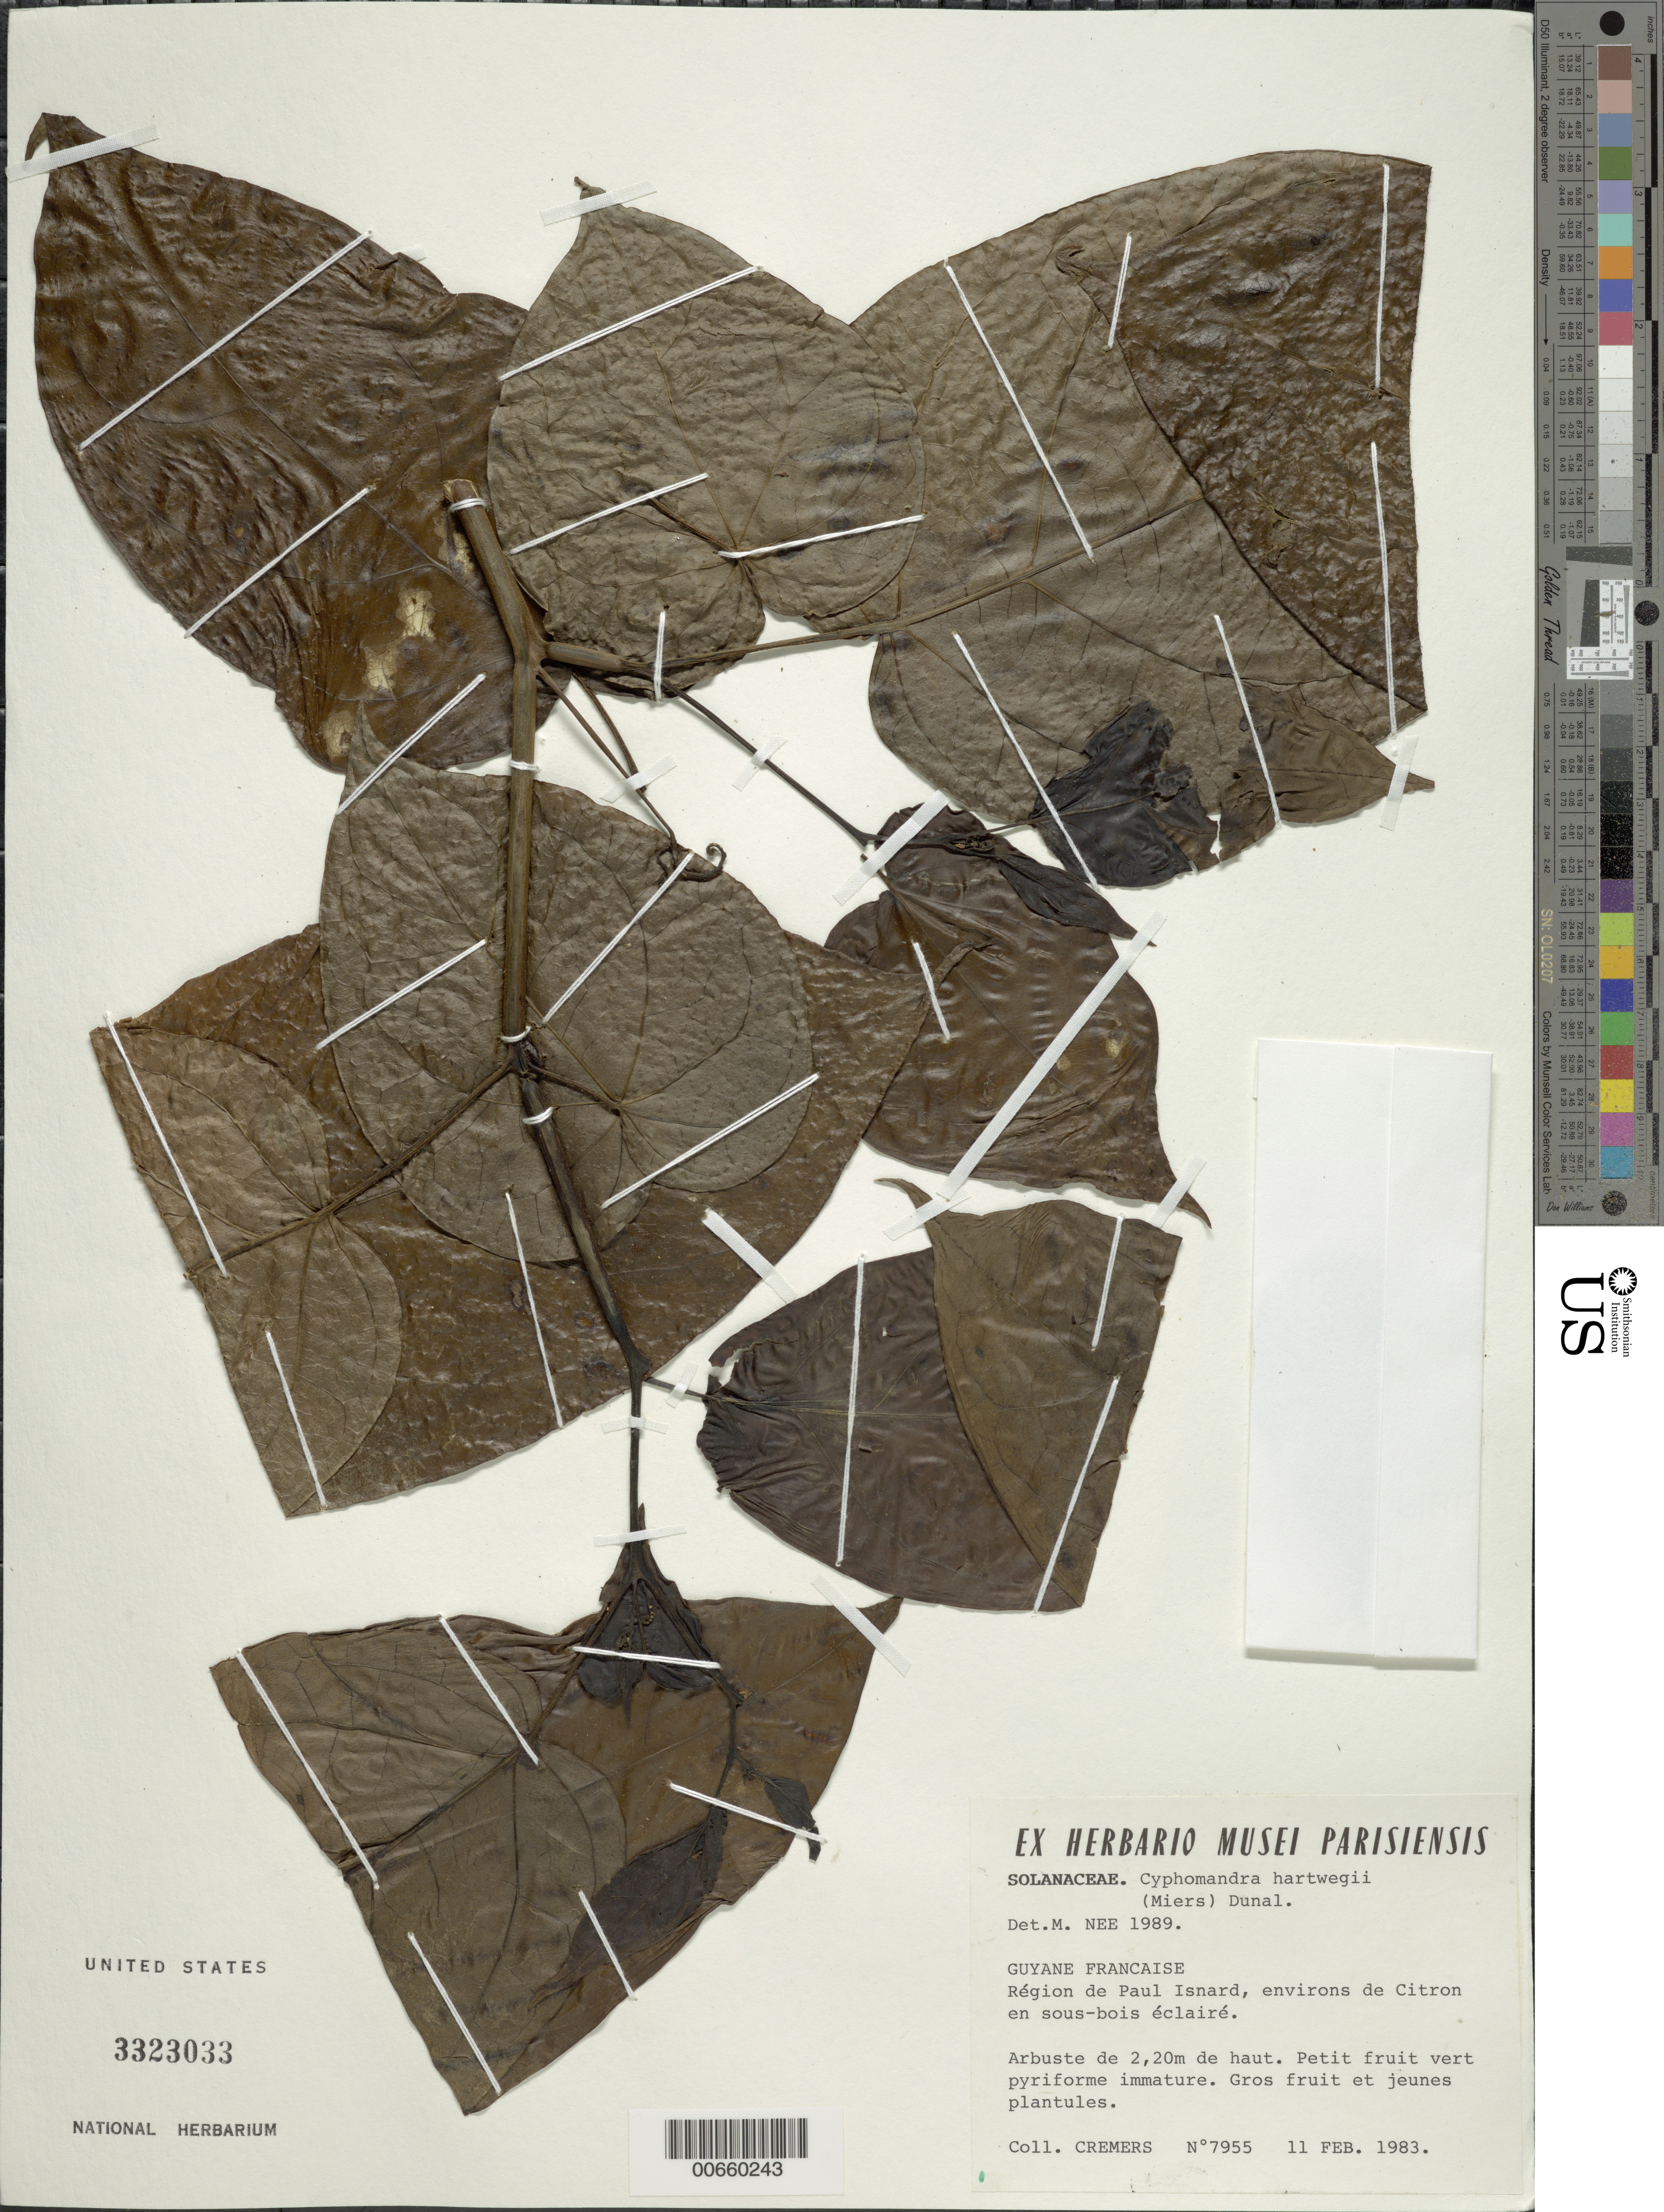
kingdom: Plantae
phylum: Tracheophyta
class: Magnoliopsida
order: Solanales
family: Solanaceae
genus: Cyphomandra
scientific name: Cyphomandra hartwegii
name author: (Miers) Sendtn. ex Walp.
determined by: Nee, Michael H.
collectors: G. Cremers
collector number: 7955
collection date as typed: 11-Feb-83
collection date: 1983-02-11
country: French Guiana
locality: Paul Isnard région, env. de Citron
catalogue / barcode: US 3323033